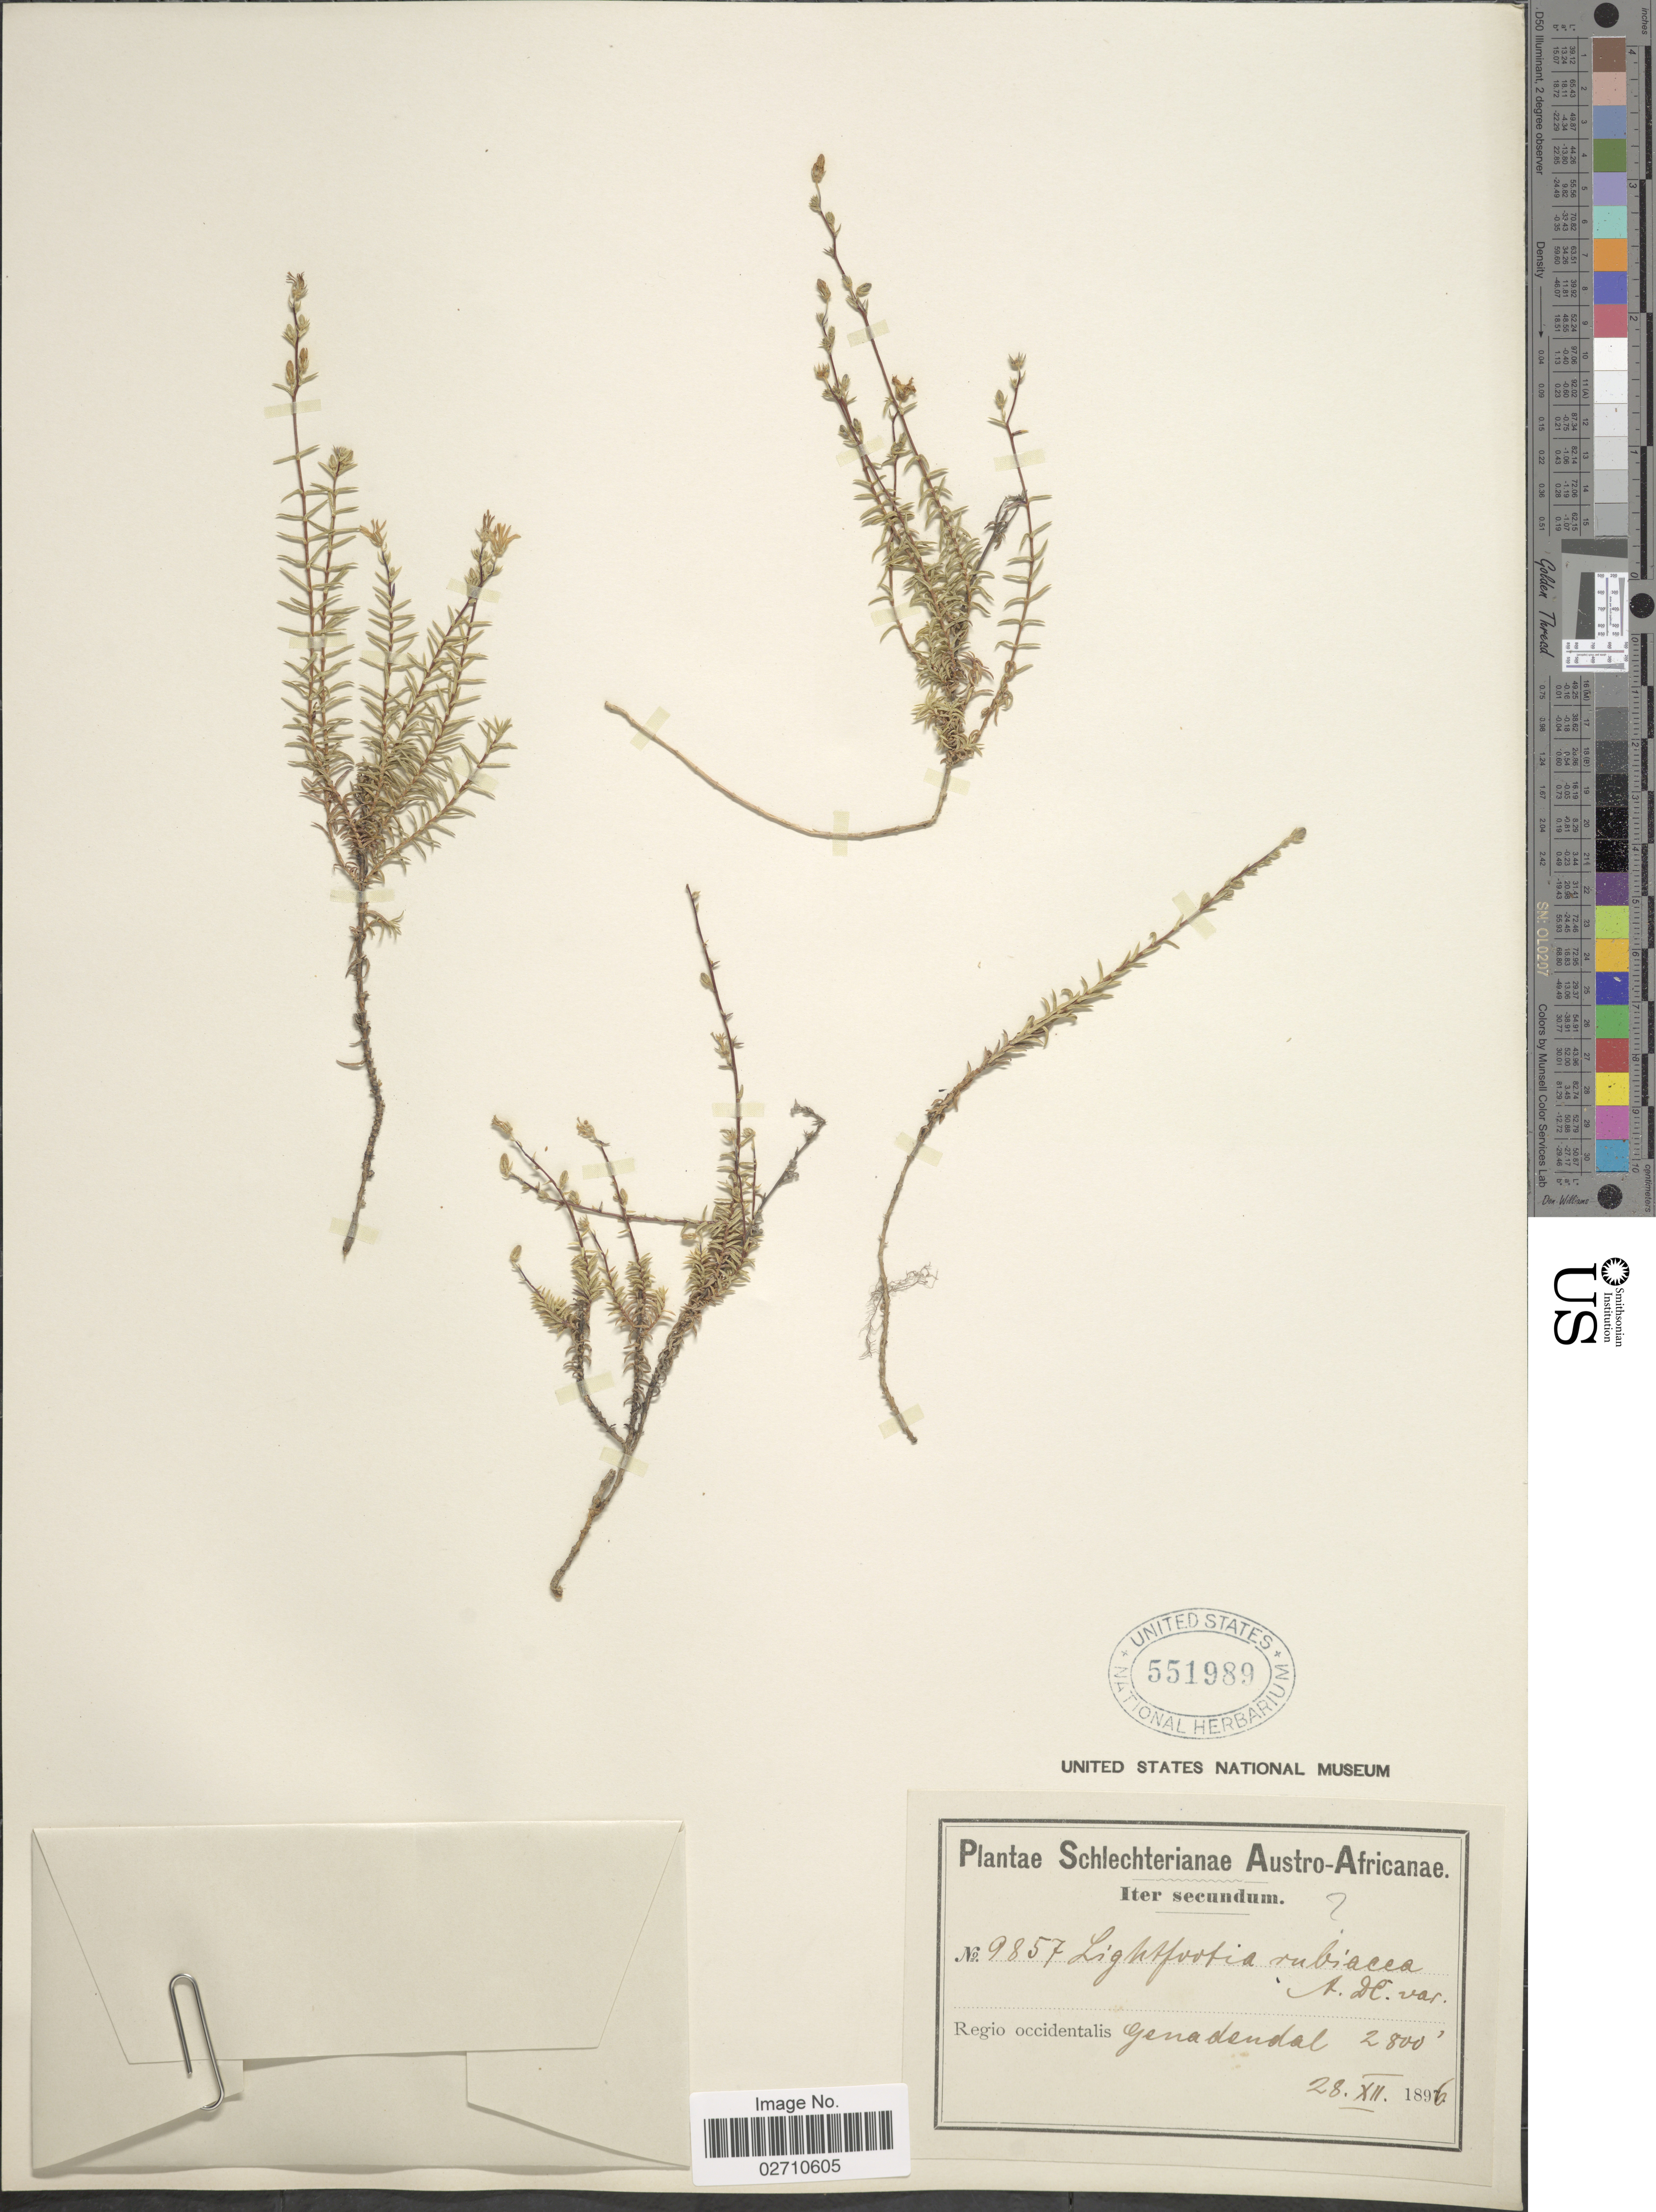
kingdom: Plantae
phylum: Tracheophyta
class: Magnoliopsida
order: Asterales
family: Campanulaceae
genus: Wahlenbergia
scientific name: Wahlenbergia sp.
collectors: Schlechter, --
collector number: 9857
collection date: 1896-12-28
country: South Africa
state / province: Western Cape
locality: Austro-Africanae, Regio occidentalis, Genadendal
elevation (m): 853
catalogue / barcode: US 551989